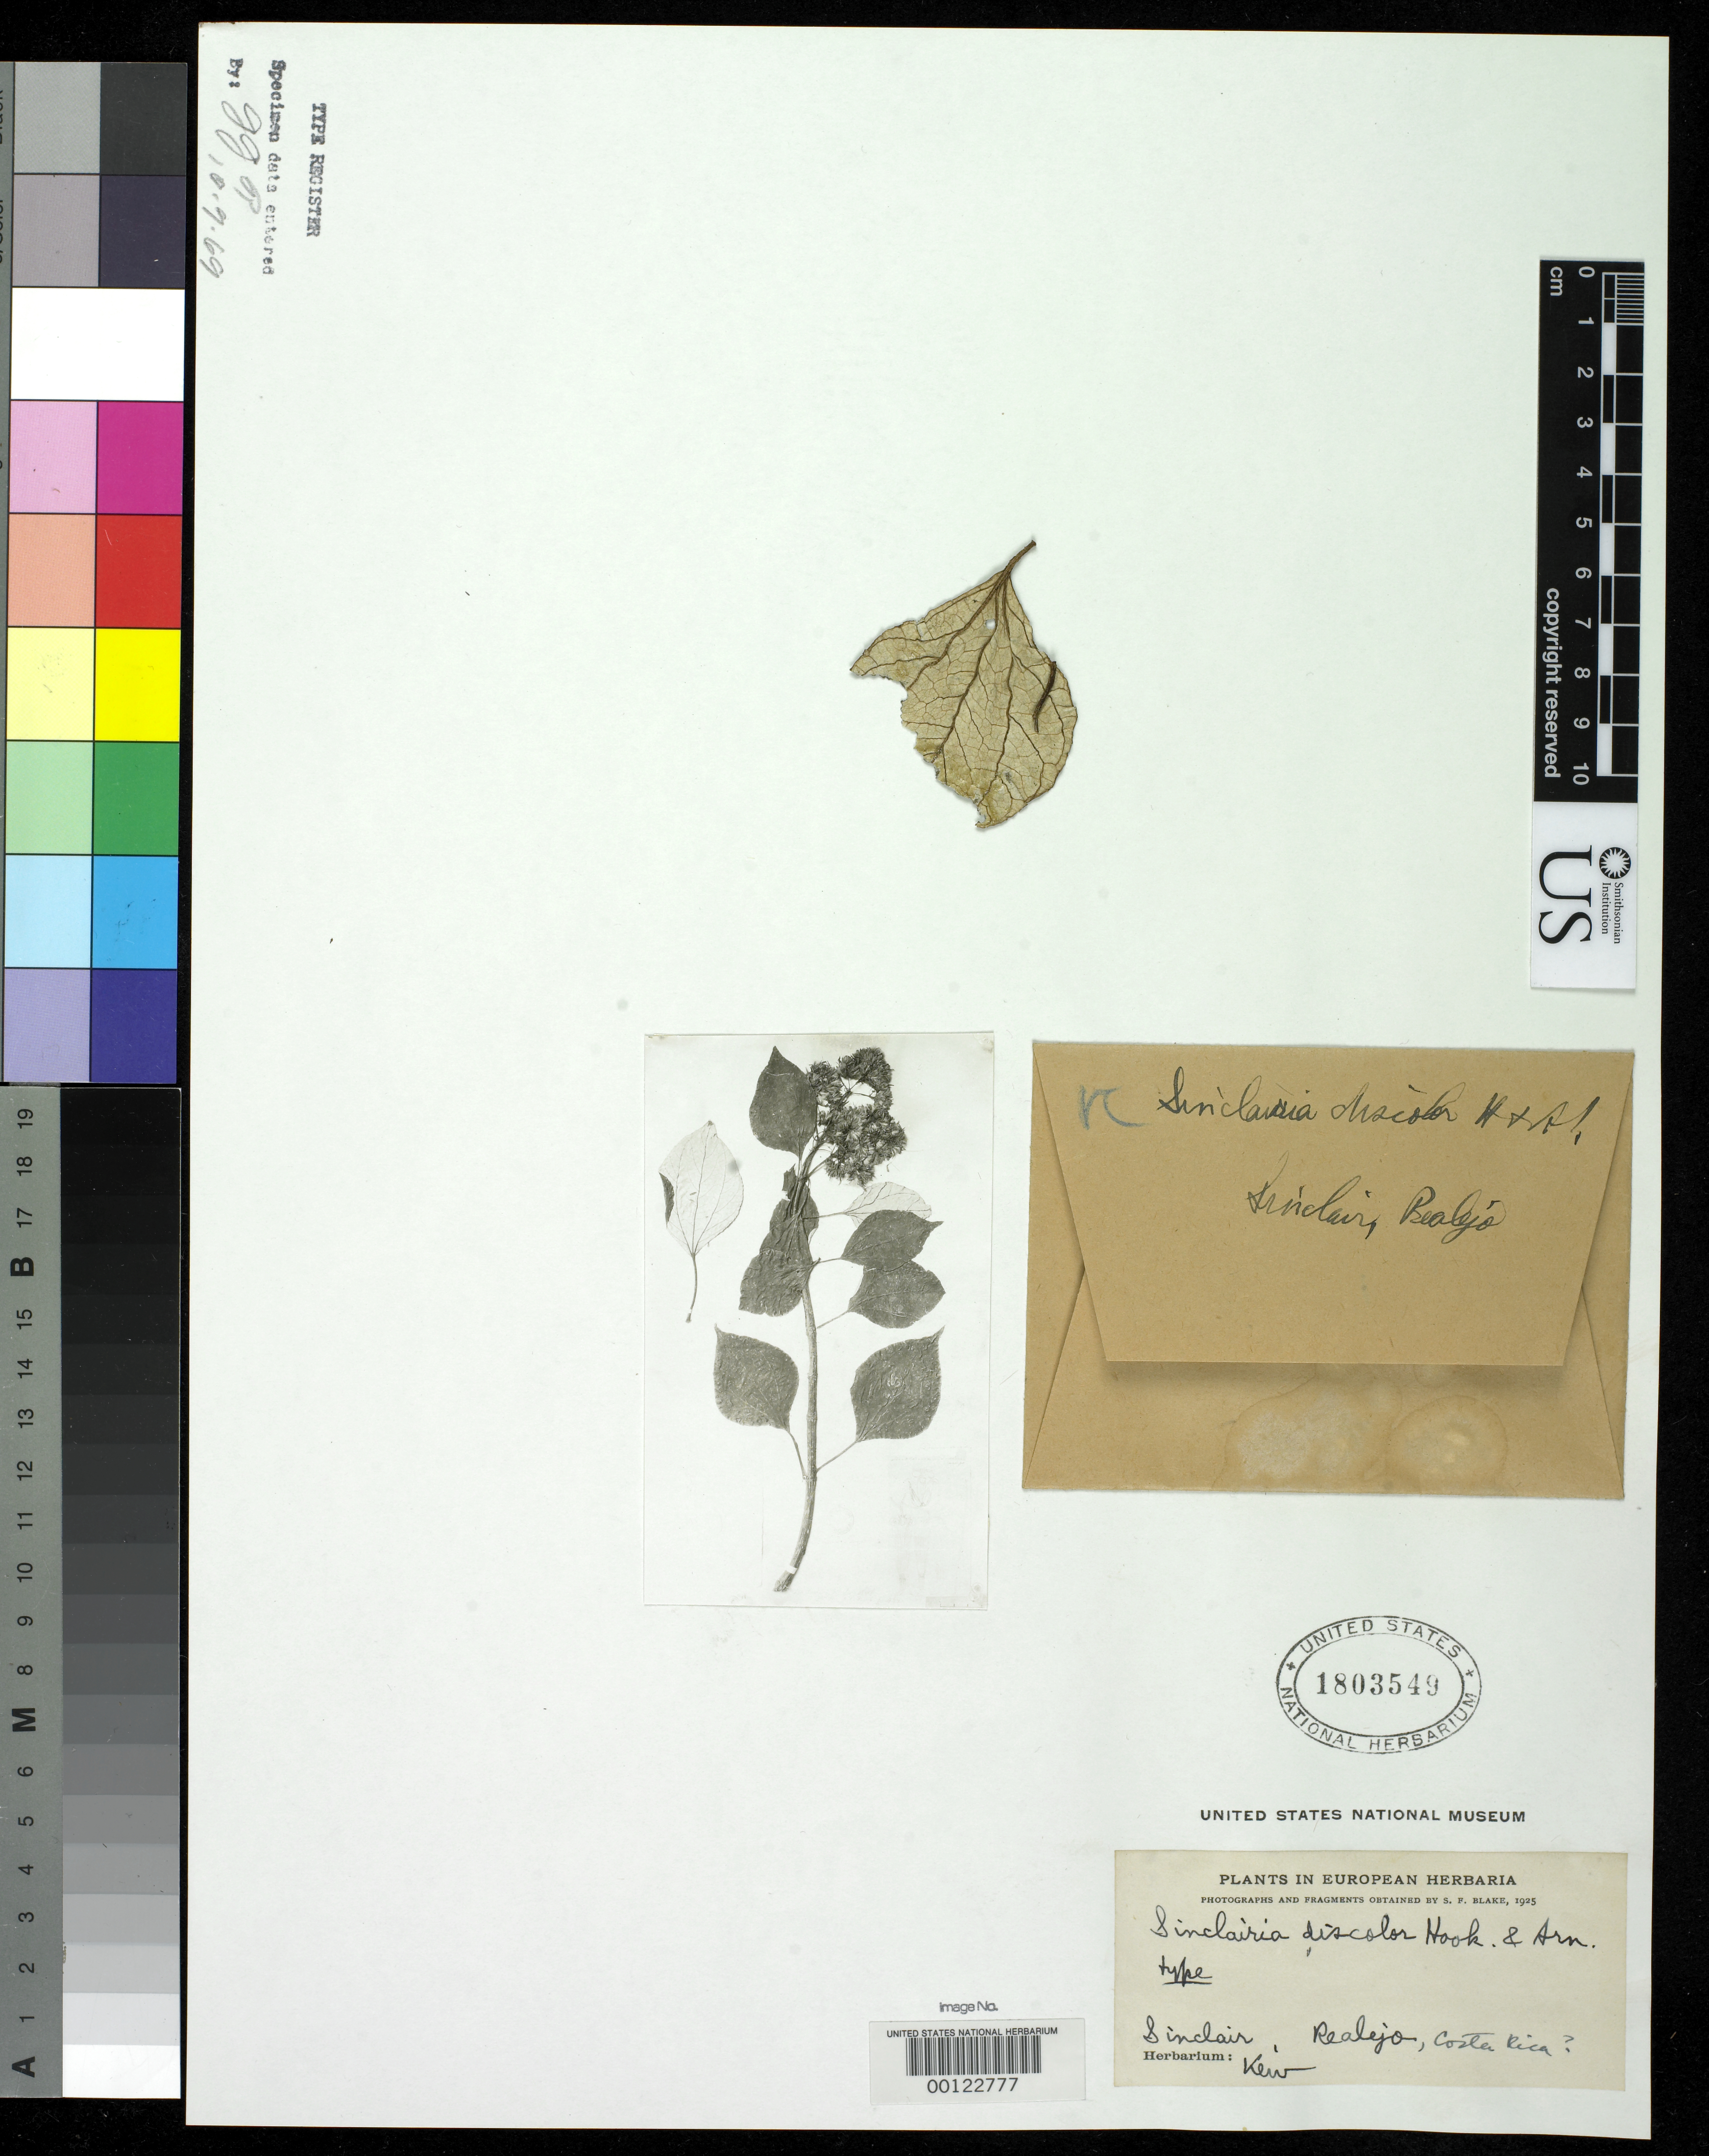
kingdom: Plantae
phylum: Tracheophyta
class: Magnoliopsida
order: Asterales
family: Asteraceae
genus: Sinclairia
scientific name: Sinclairia discolor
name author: Hook. & Arn.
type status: Type Fragment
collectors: A. Sinclair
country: Costa Rica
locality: Realejo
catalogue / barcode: US 1803549